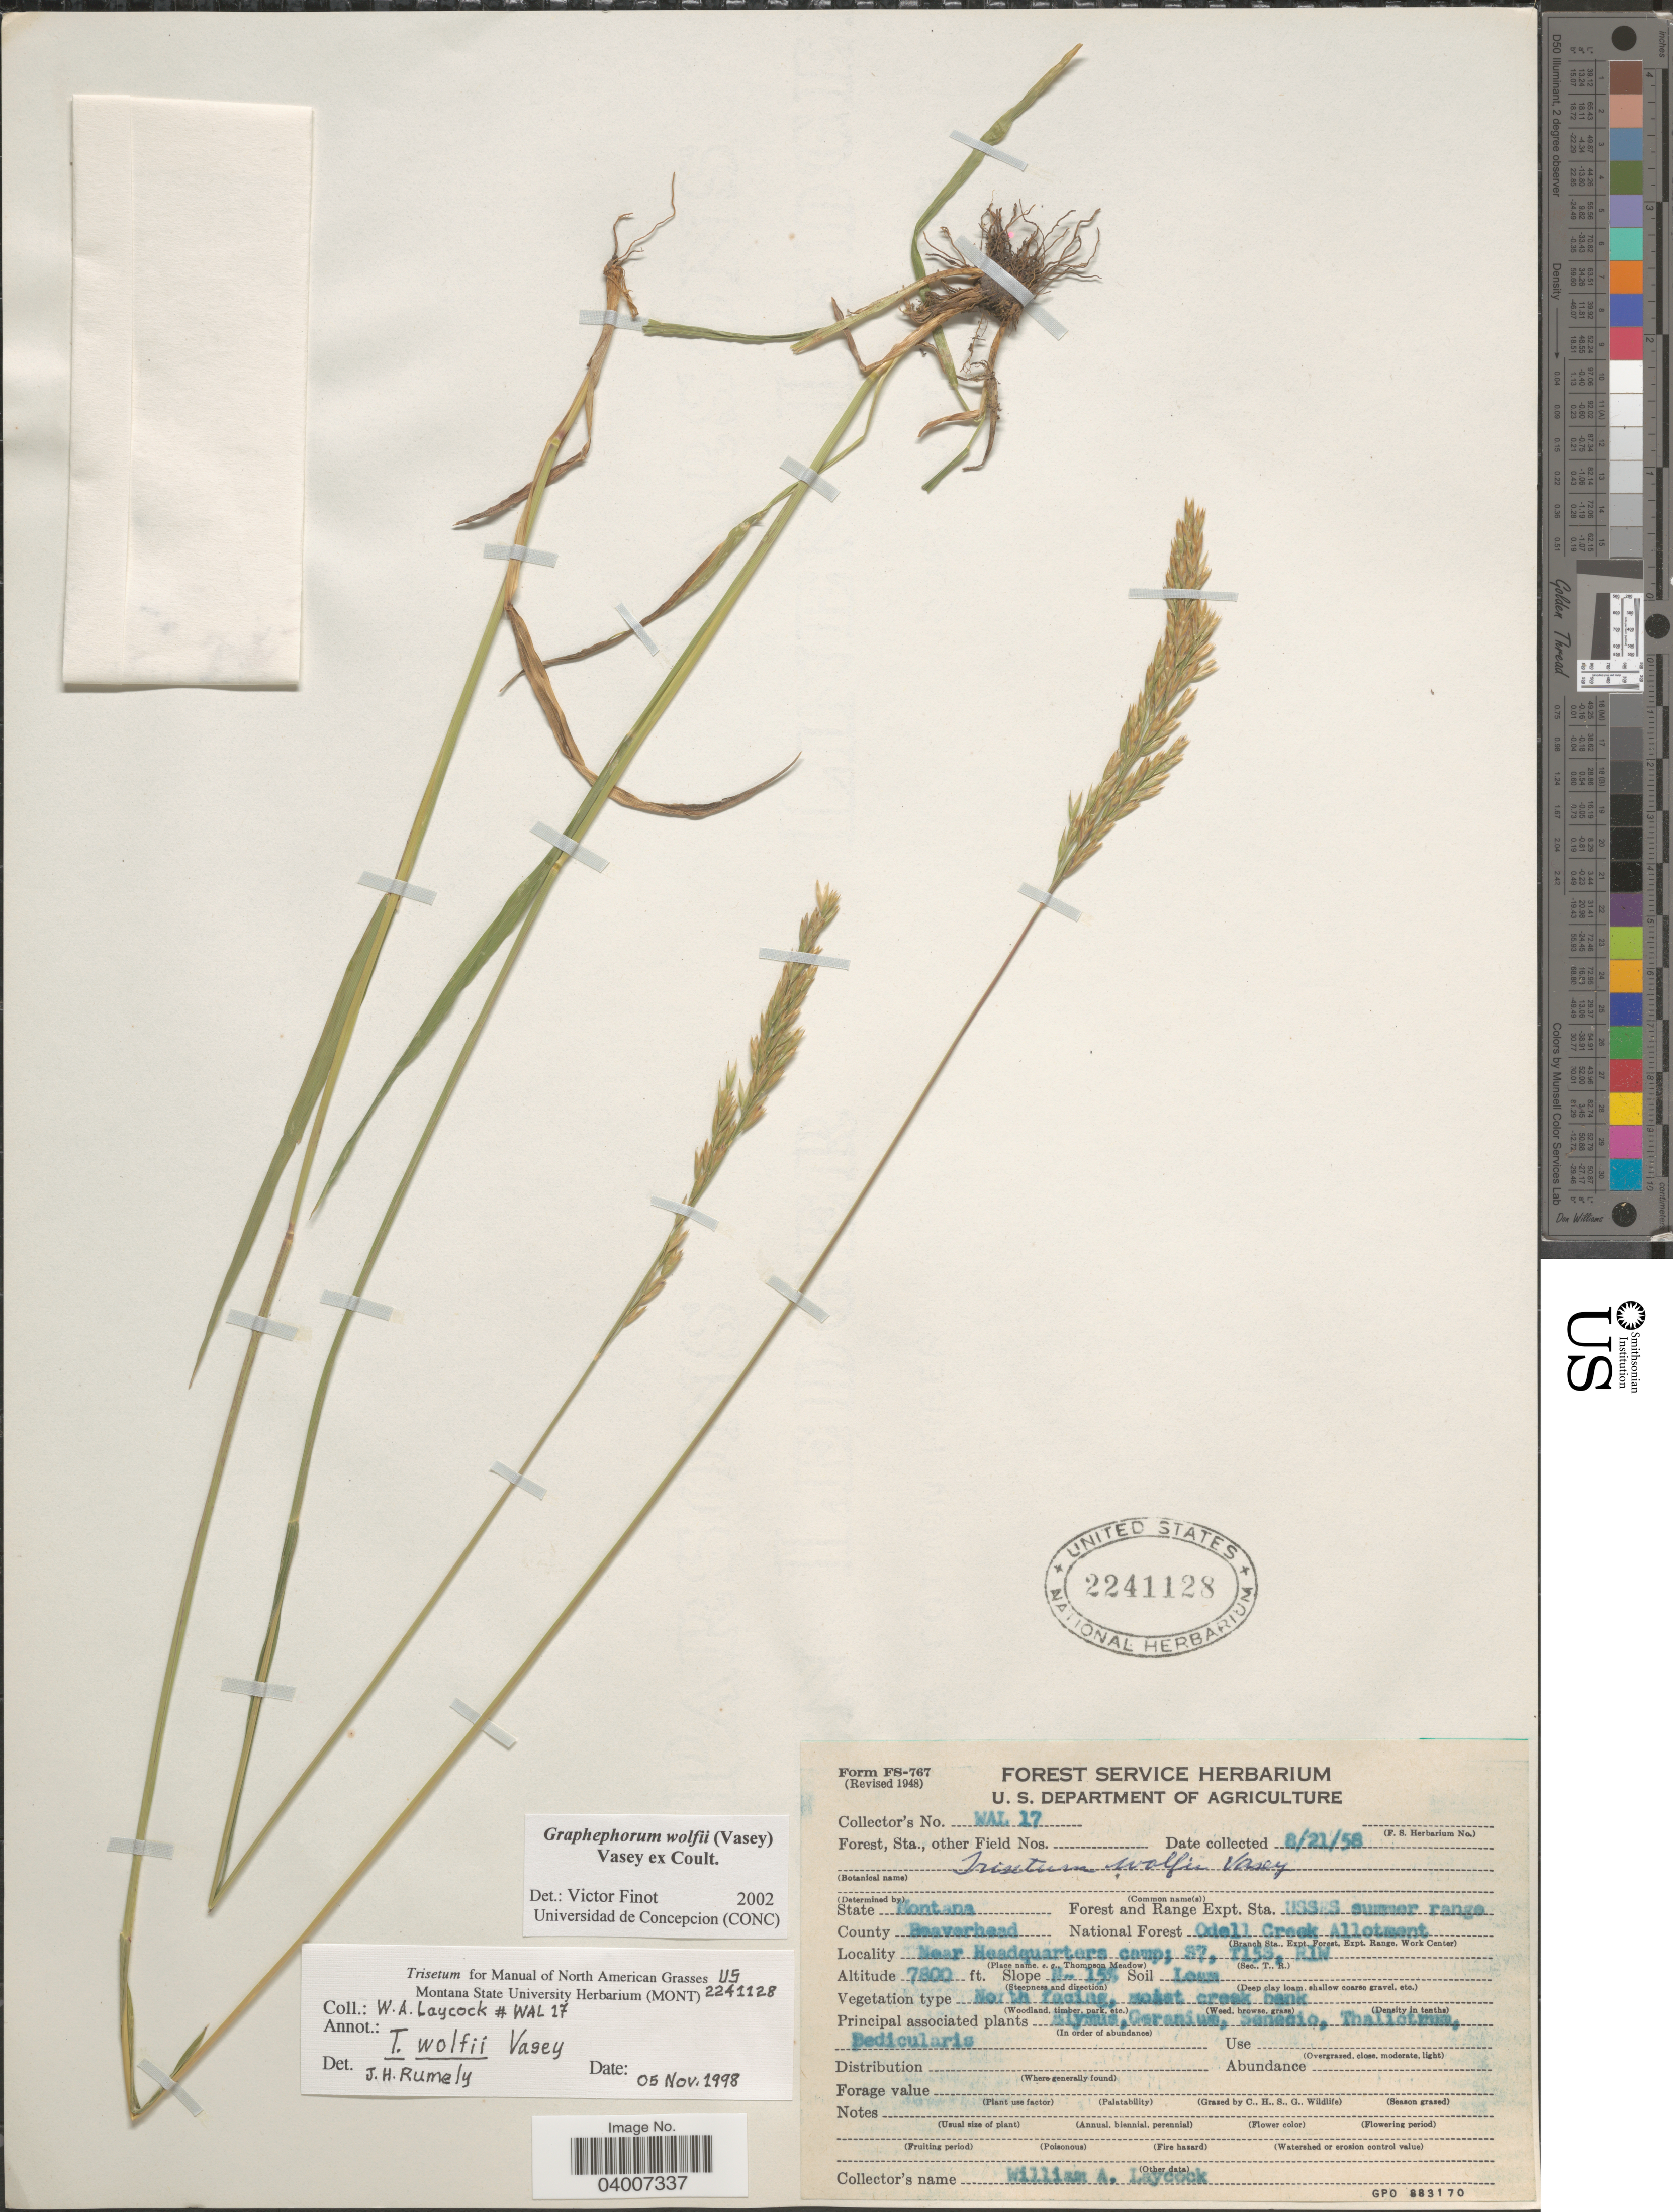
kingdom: Plantae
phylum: Tracheophyta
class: Liliopsida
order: Poales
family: Poaceae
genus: Graphephorum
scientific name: Graphephorum wolfii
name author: (E. Fourn.) Vasey ex Coult.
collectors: W. Laycock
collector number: WAL17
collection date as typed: Transcribed d/m/y: 21/8/58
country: United States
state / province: Montana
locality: Forest and Range Expt. Sta. USSES summer range. County Beavarhead. National Forest Odell Creek Allotment. Near Headquarters camp; S7, T15S, R1W.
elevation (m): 2377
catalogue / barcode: US 2241128